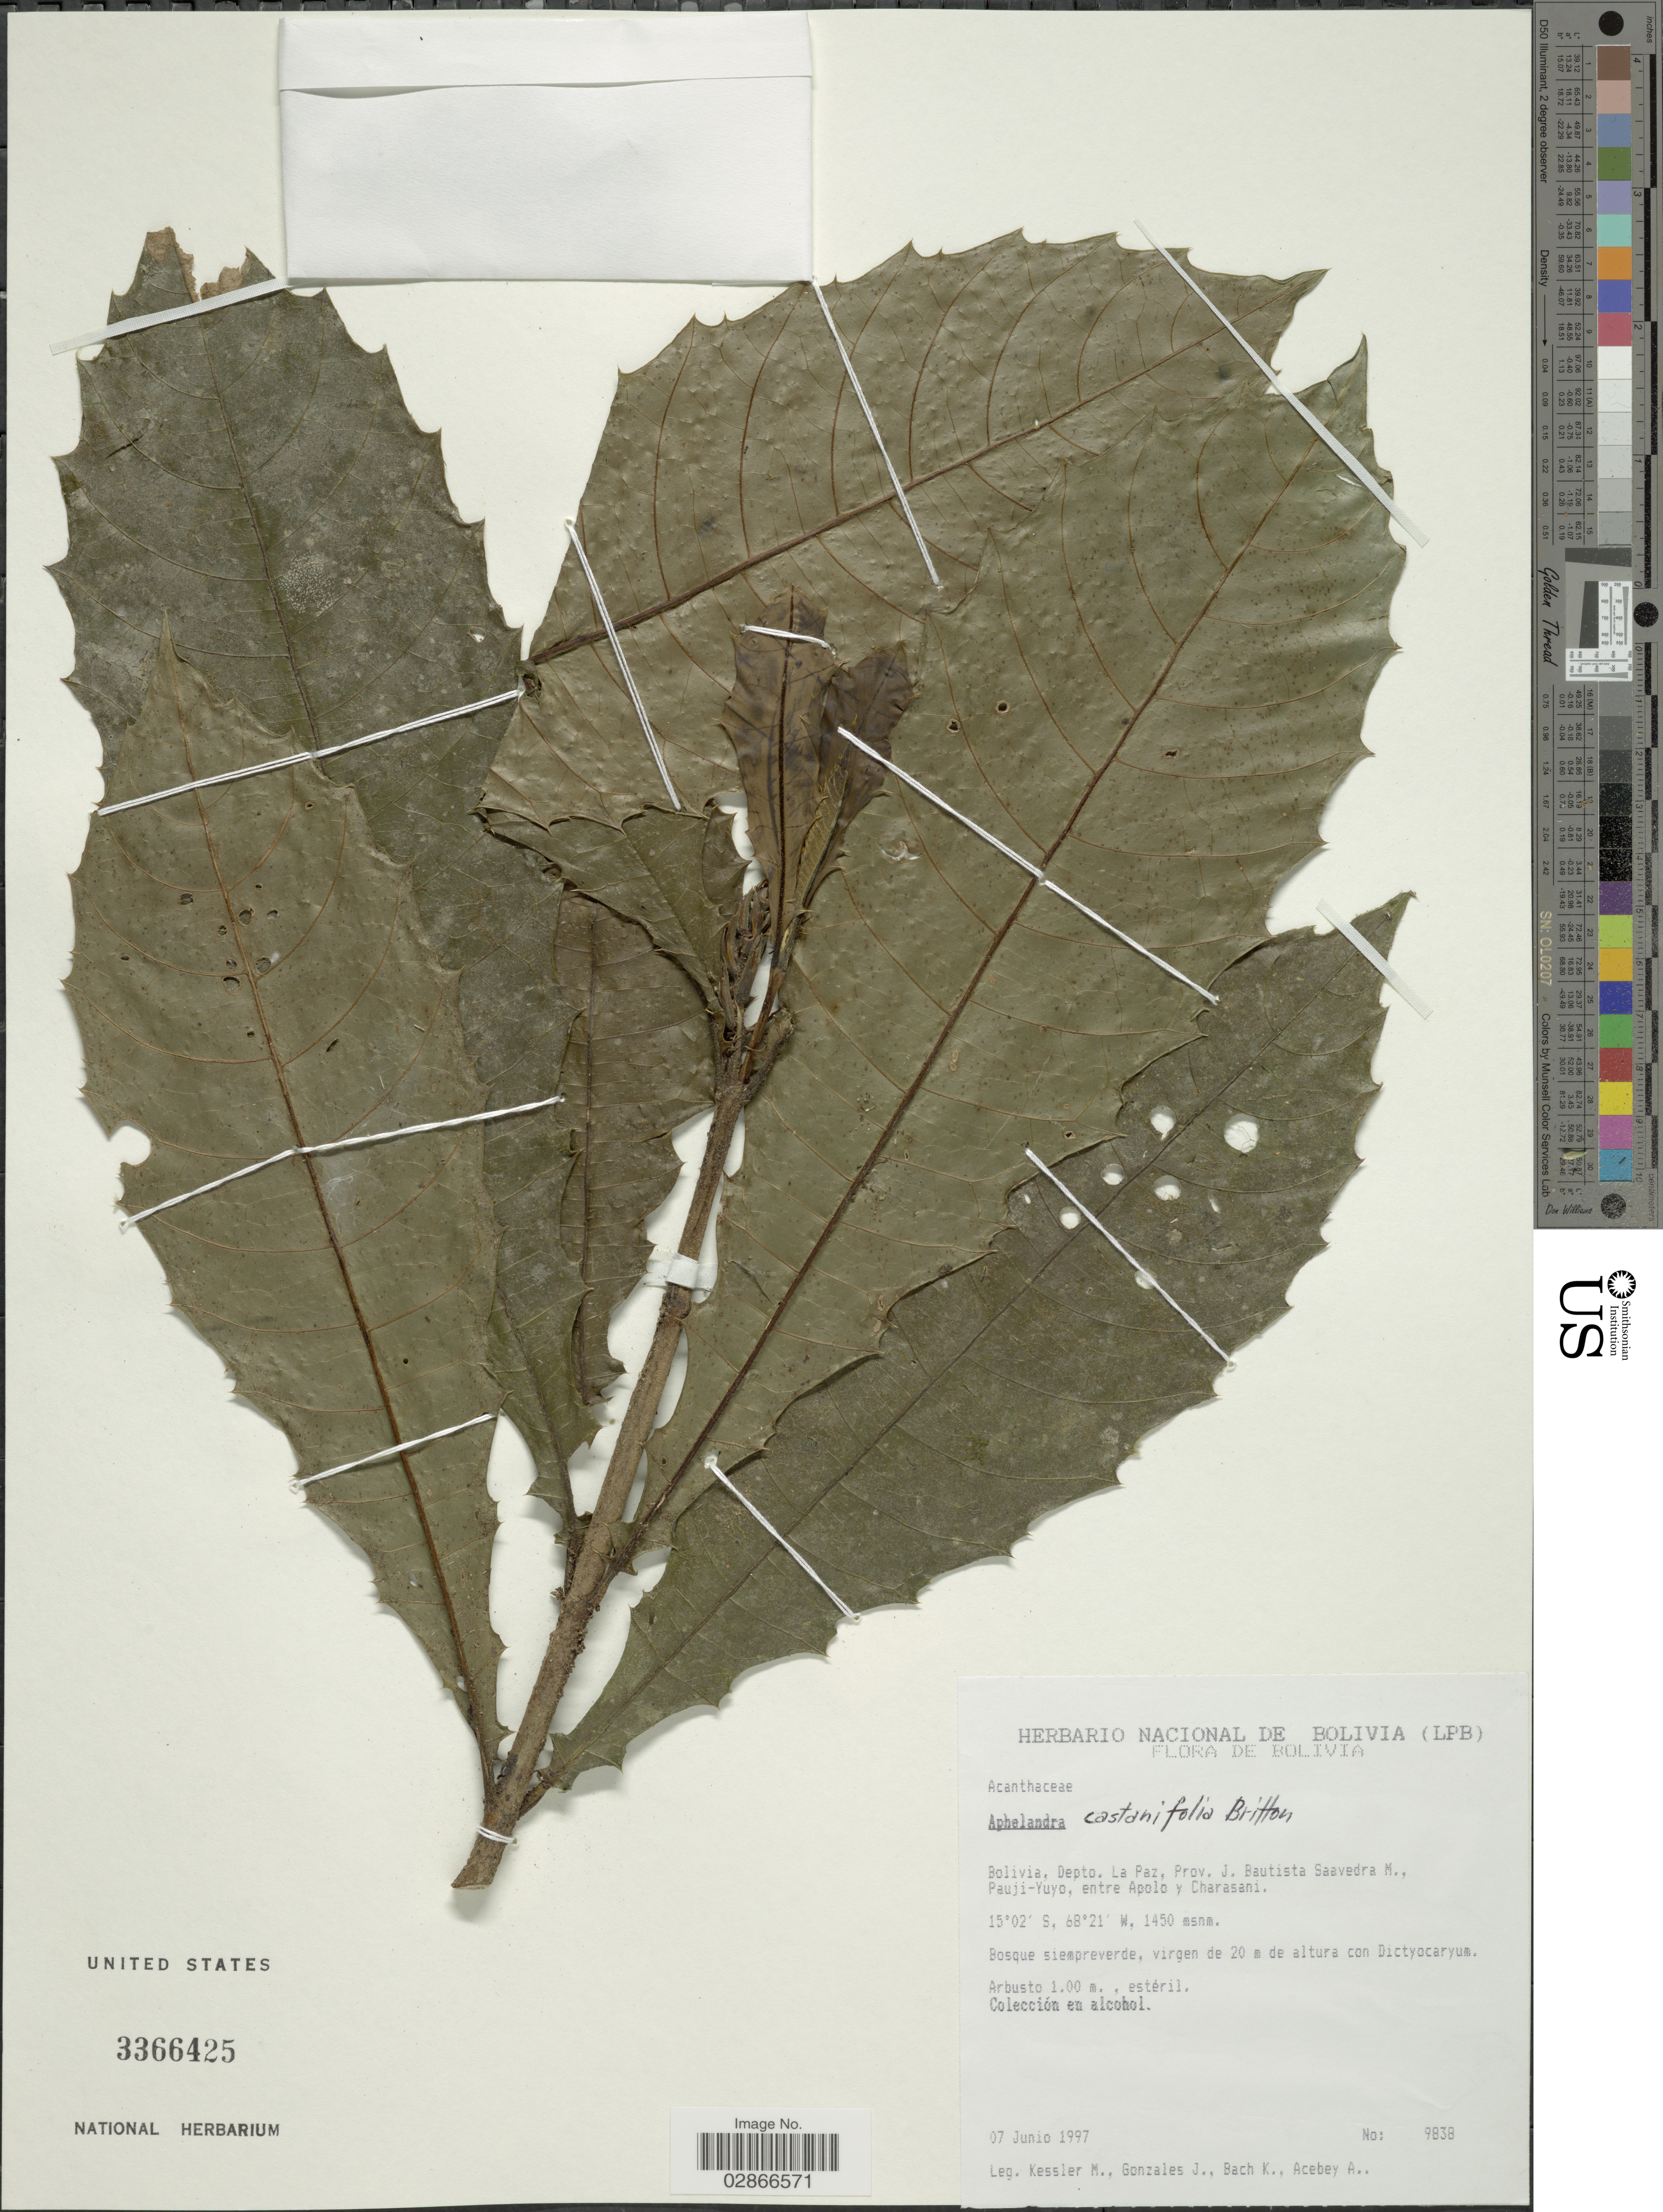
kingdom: Plantae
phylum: Tracheophyta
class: Magnoliopsida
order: Lamiales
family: Acanthaceae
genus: Aphelandra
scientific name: Aphelandra castanaefolia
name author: Britton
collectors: M. Kessler, J. Gonzales, K. Bach & A. Acebey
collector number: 9838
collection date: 1997-06-07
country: Bolivia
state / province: La Paz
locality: Depto. La Paz, Prov. J. Bautista Saavedra M., Pauji-Yuyo, entre Apolo y Charasani.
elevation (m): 1450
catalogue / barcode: US 3366425